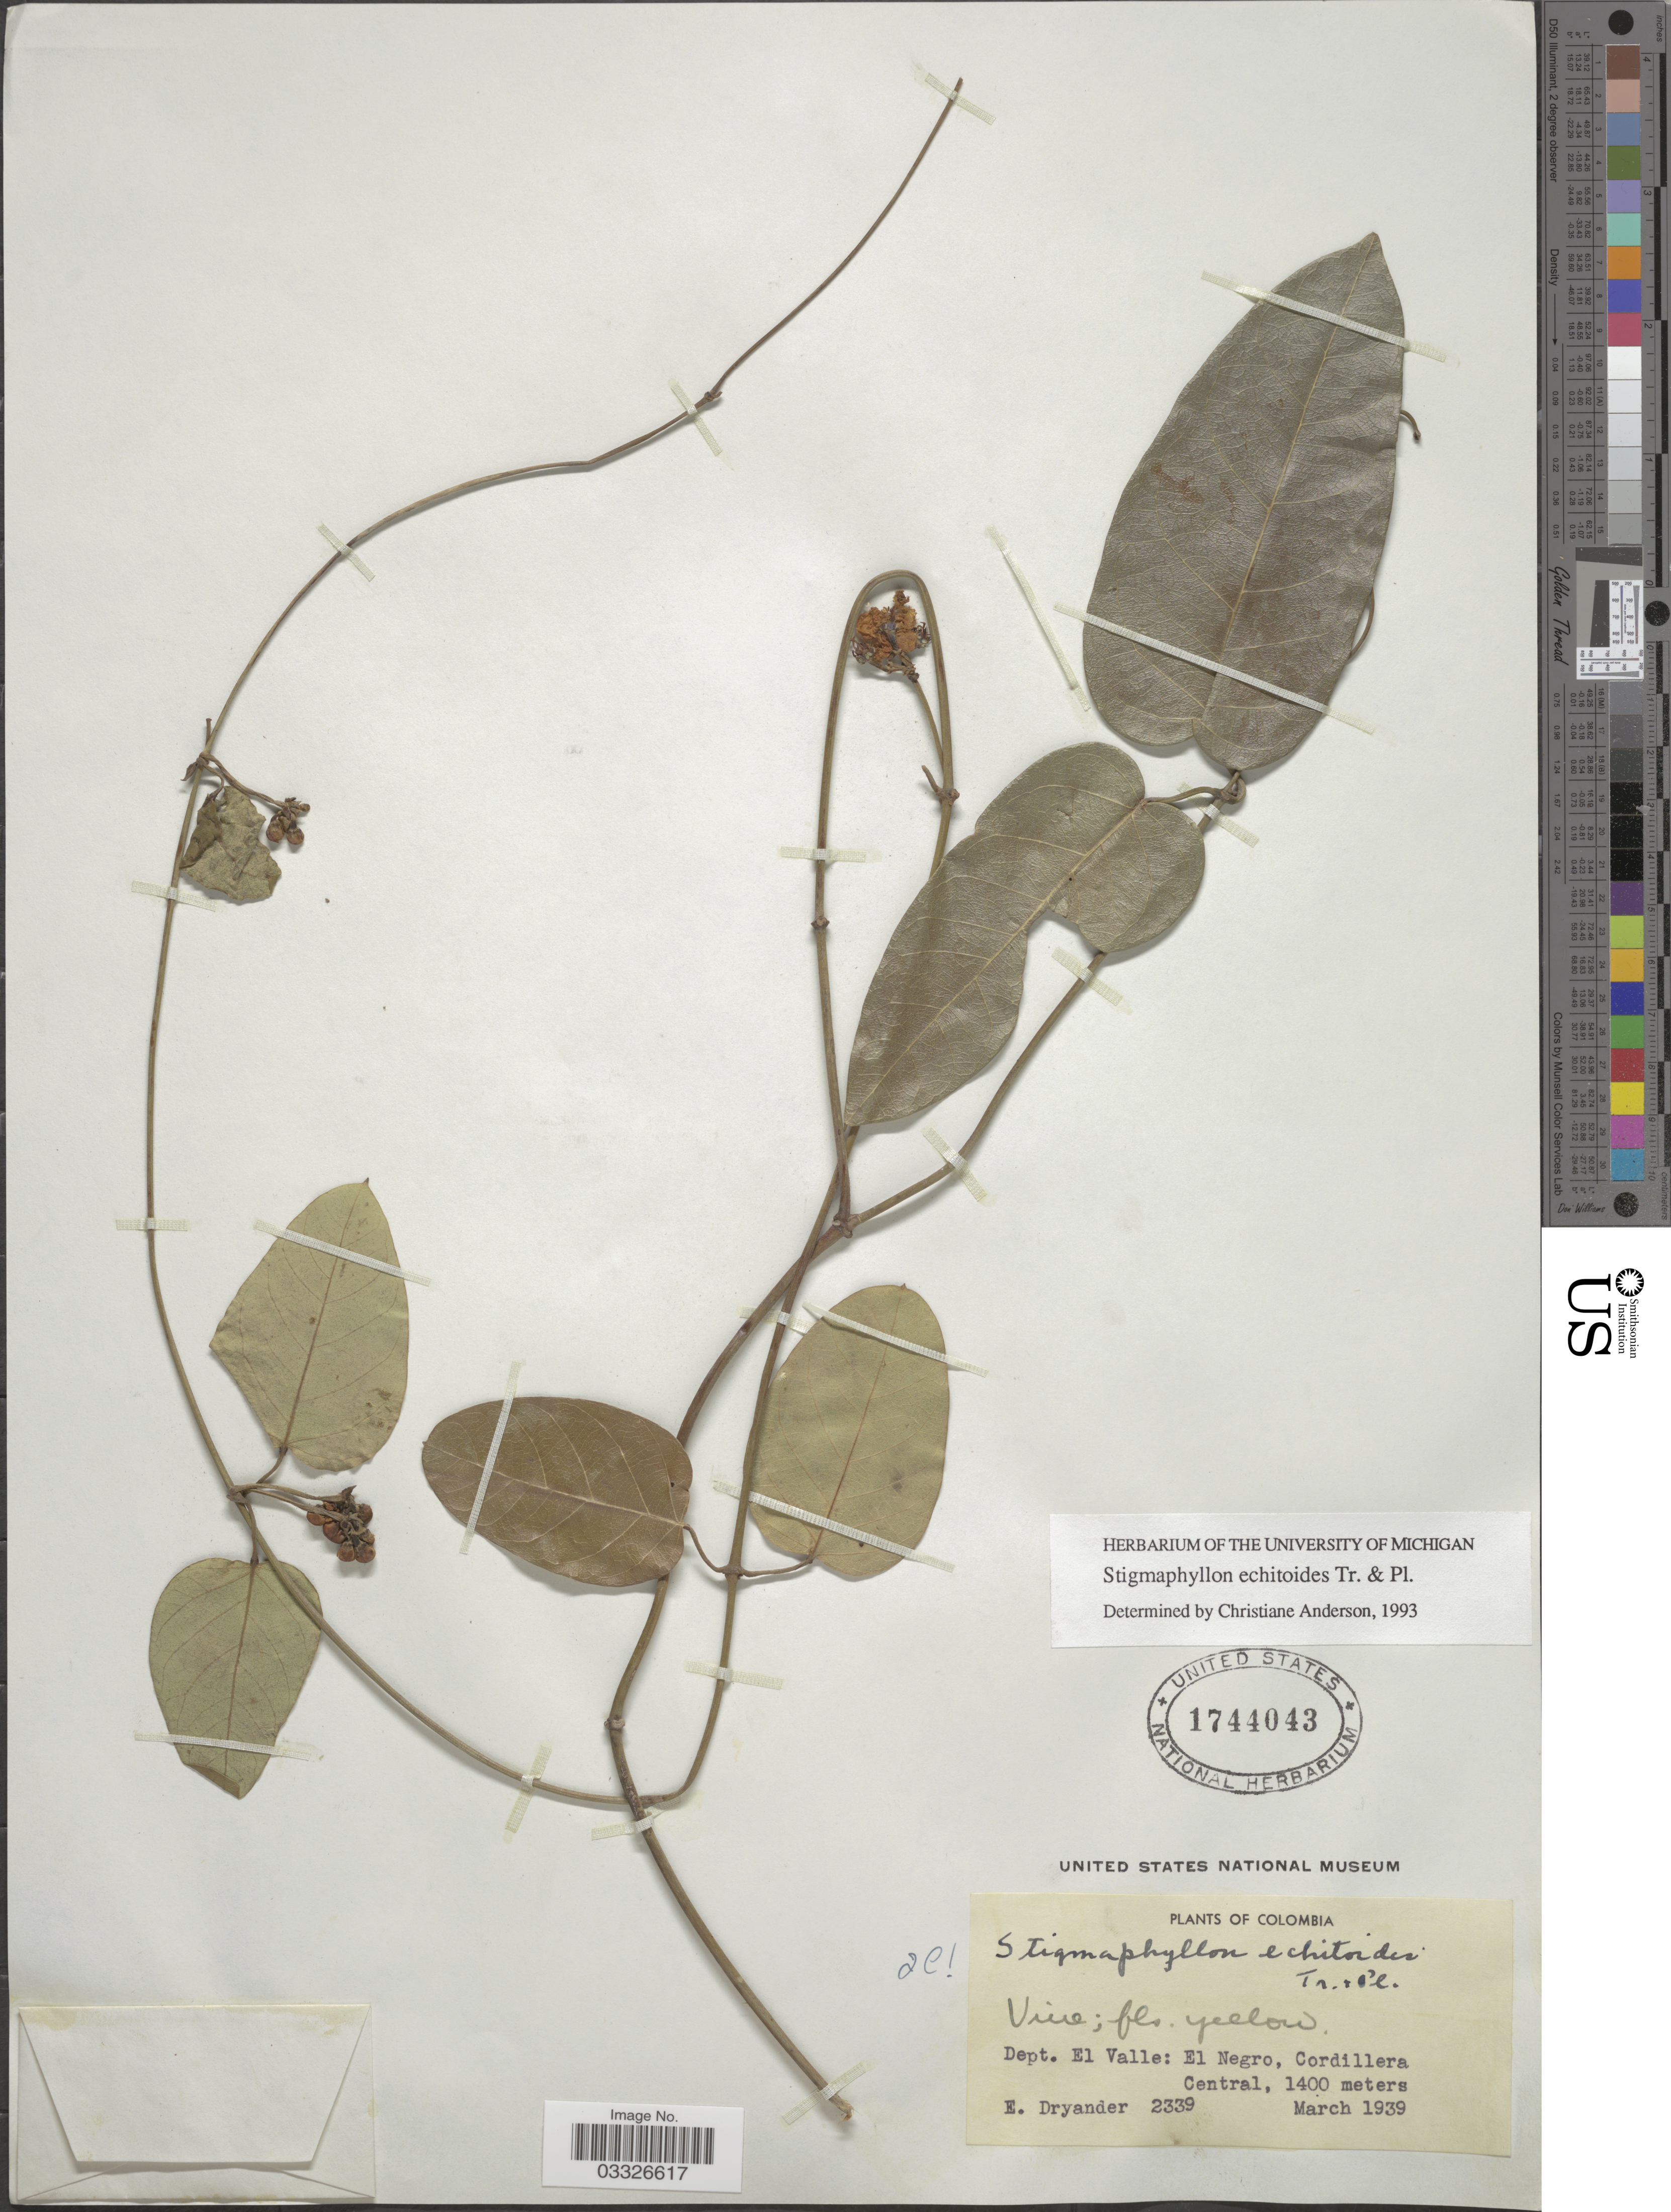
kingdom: Plantae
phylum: Tracheophyta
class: Magnoliopsida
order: Malpighiales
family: Malpighiaceae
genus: Stigmaphyllon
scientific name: Stigmaphyllon echitoides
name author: Triana & Planch.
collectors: E. Dryander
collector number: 2339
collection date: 1939-03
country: Colombia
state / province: Valle del Cauca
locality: Dept. El Valle: El Negro, Cordillera Central.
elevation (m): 1400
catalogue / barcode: US 1744043